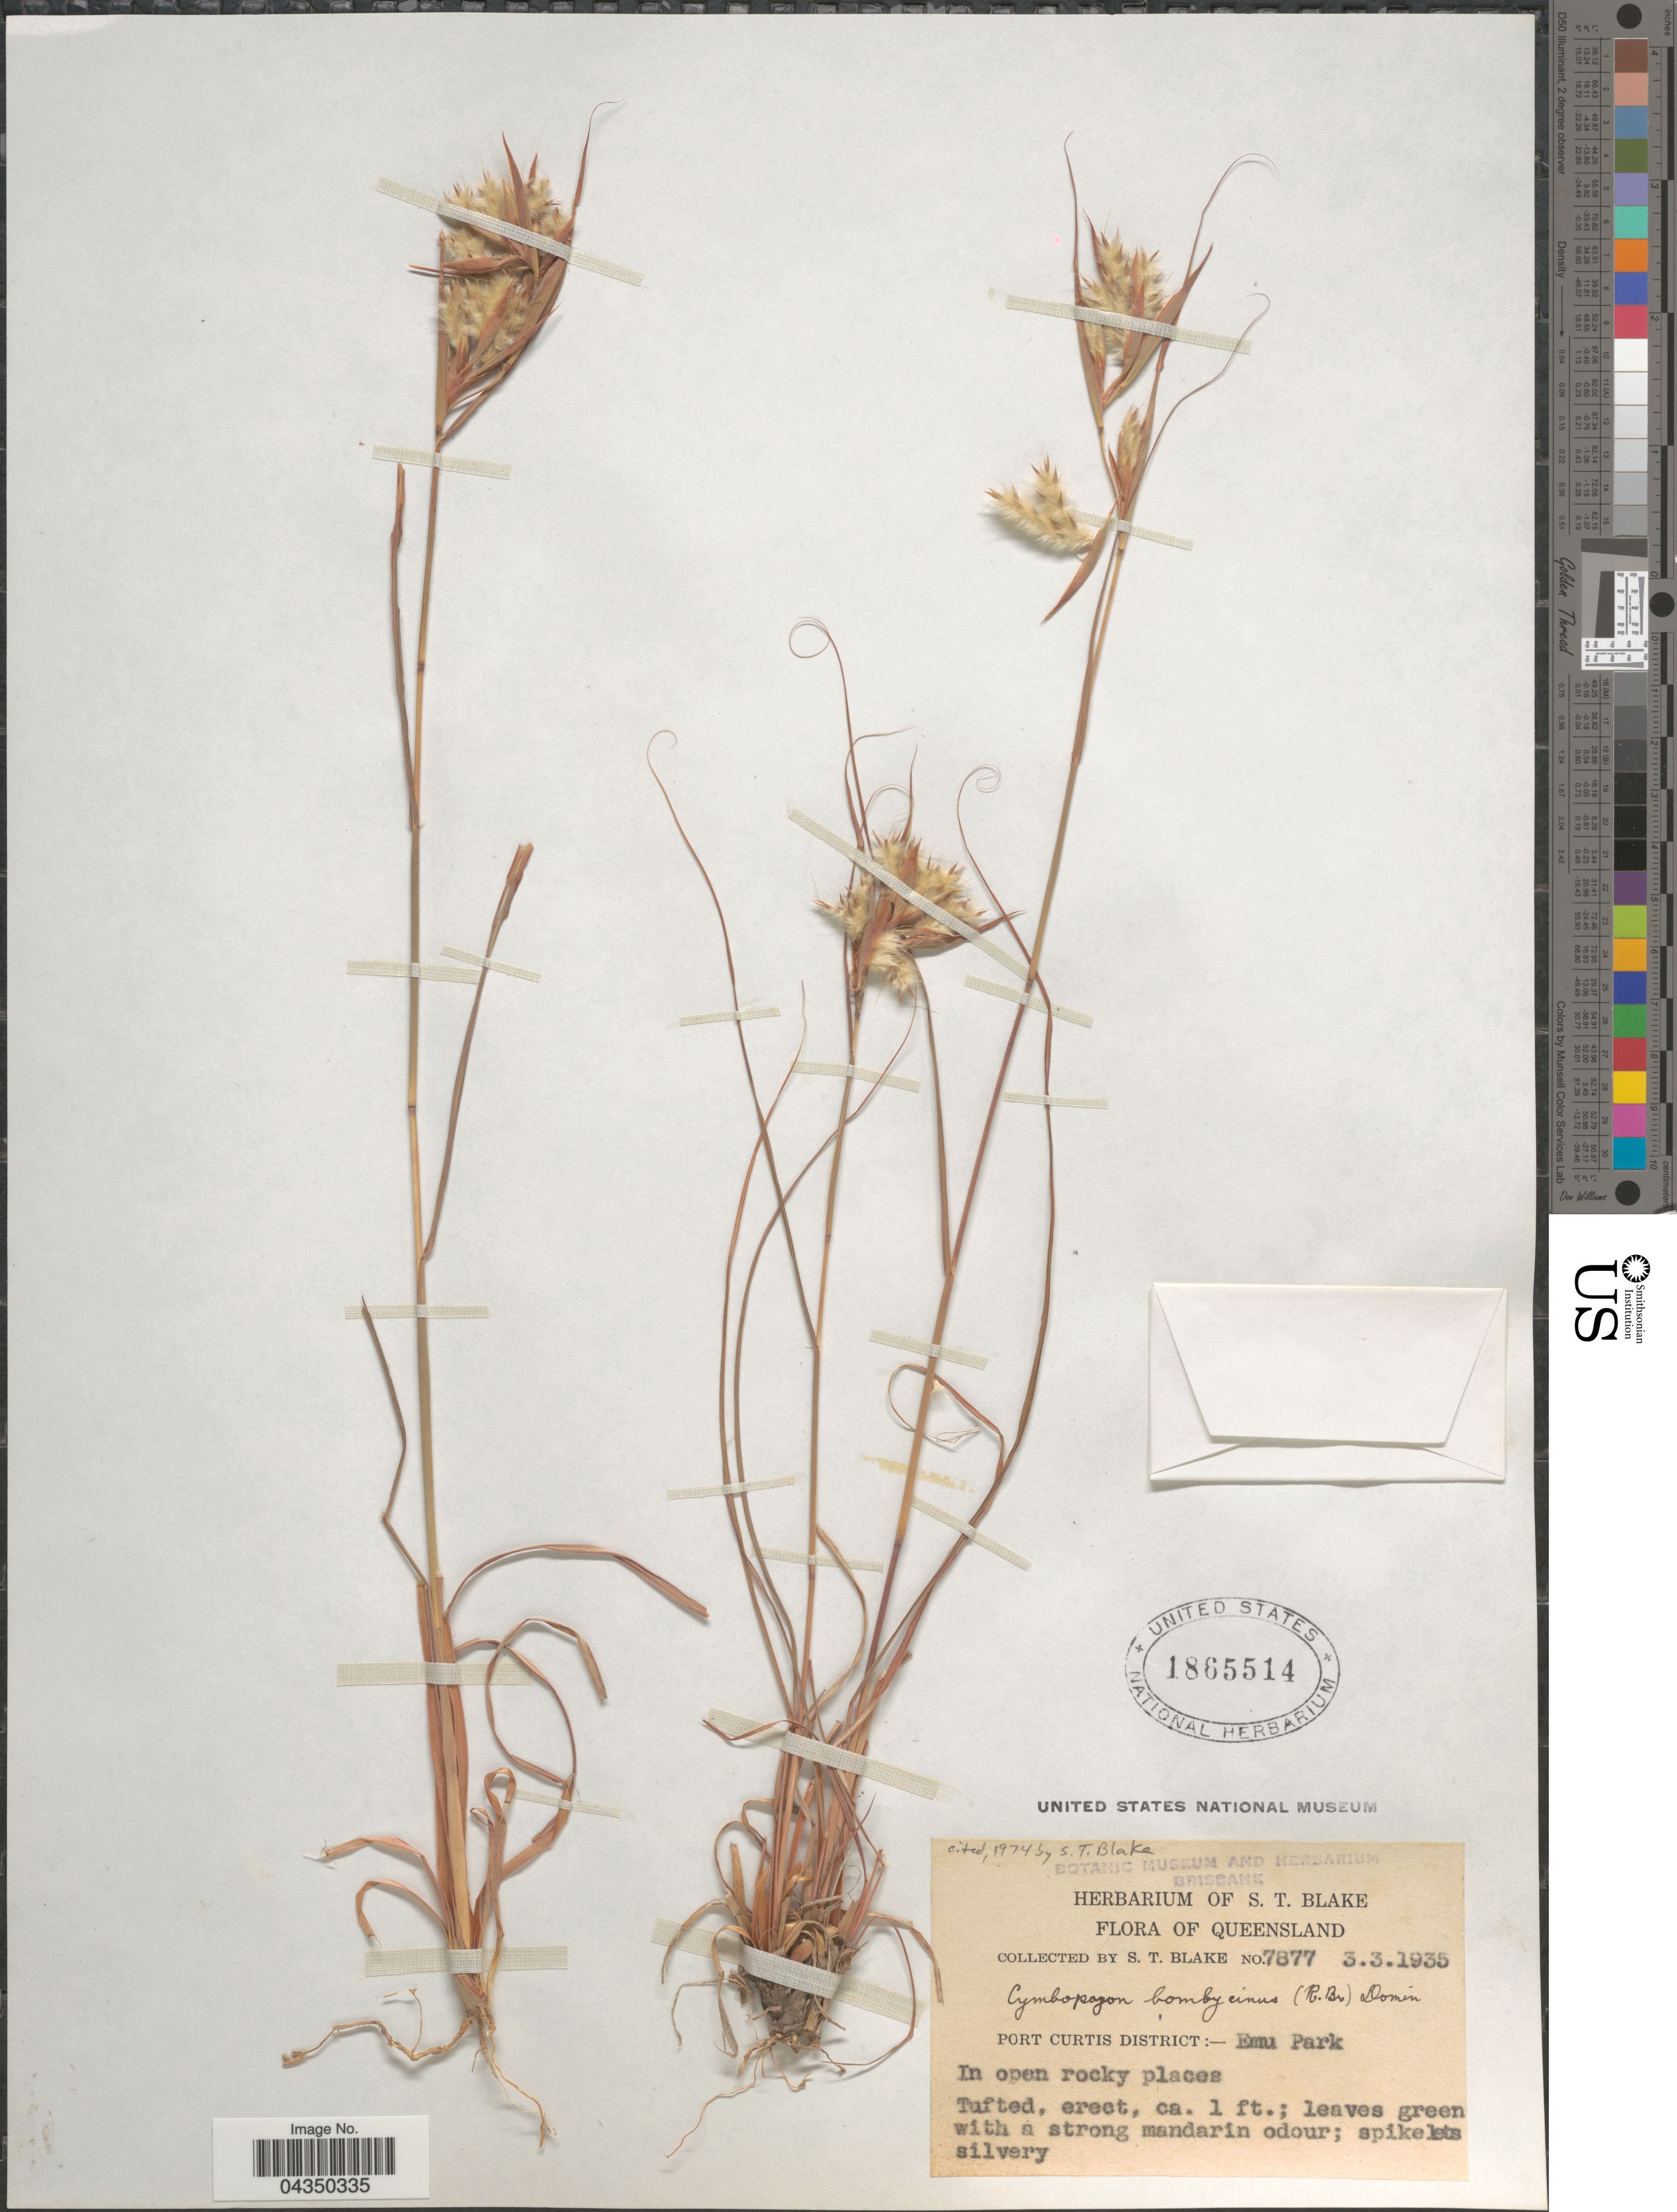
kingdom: Plantae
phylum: Tracheophyta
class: Liliopsida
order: Poales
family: Poaceae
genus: Cymbopogon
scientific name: Cymbopogon bombycinus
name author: A. Camus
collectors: S. T. Blake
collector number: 7877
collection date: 1935-03-03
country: Australia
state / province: Queensland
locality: Port Curtis District: Emu Park. In open rocky places.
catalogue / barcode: US 1865514